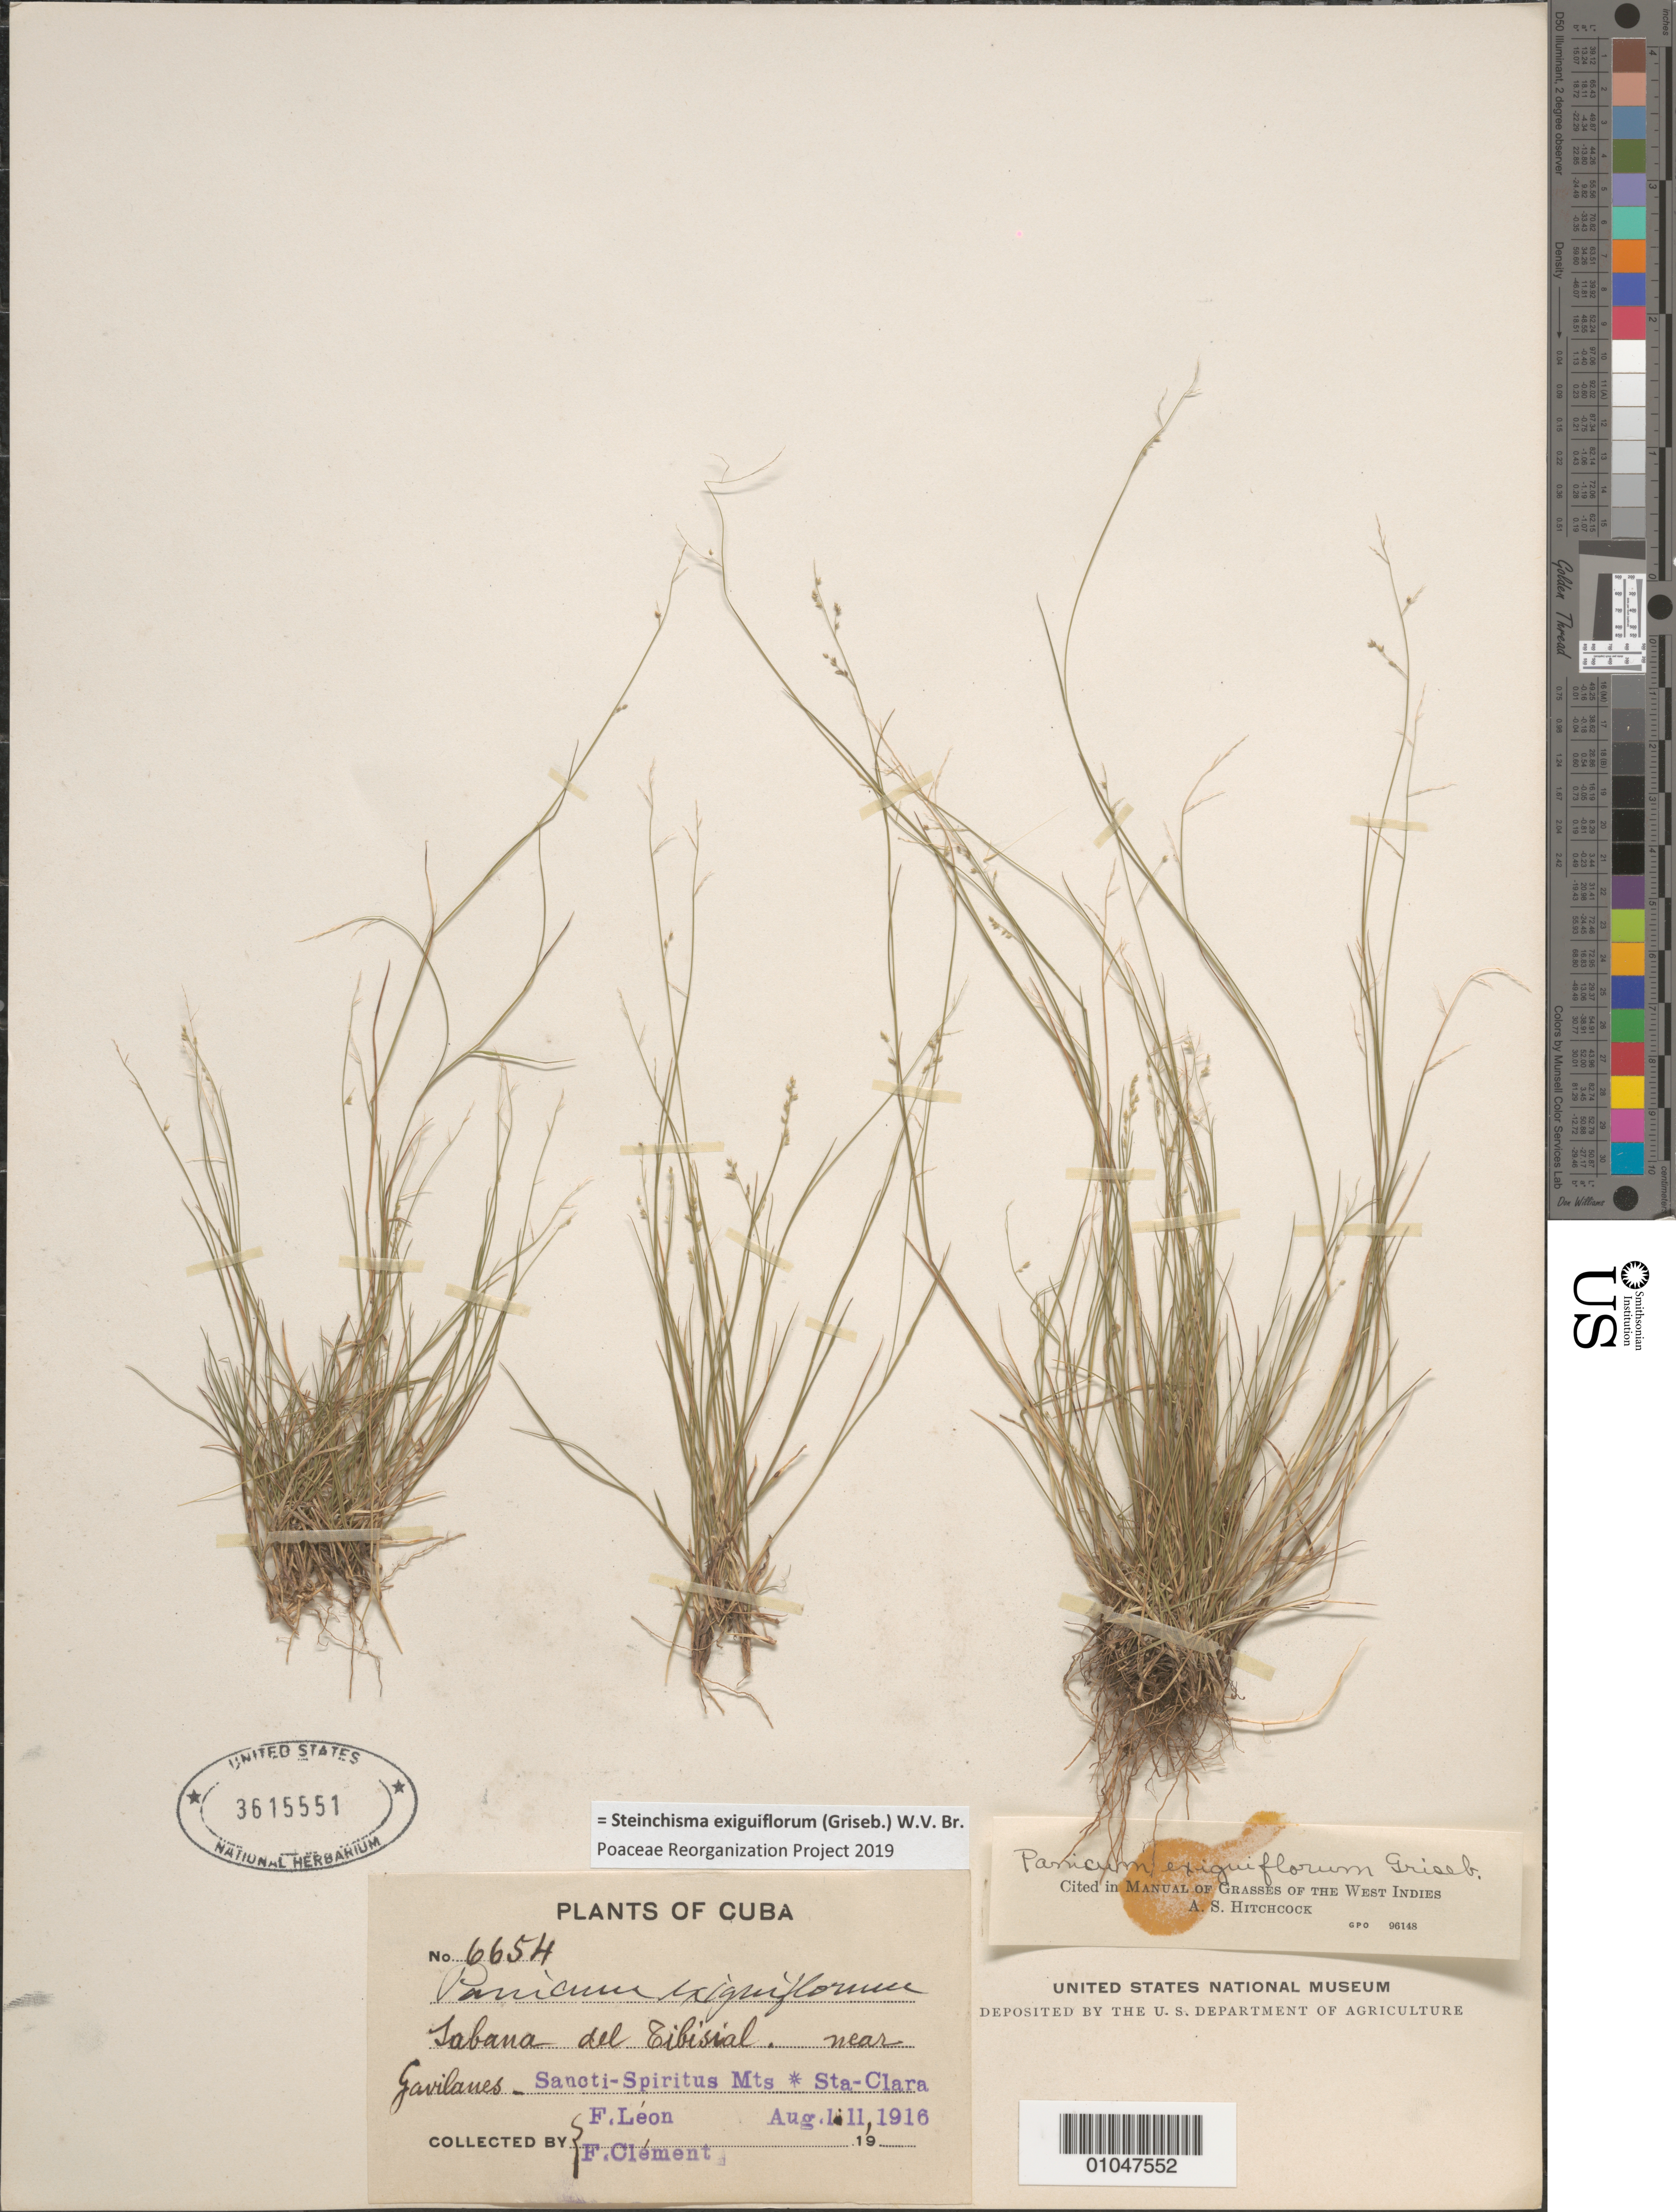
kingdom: Plantae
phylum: Tracheophyta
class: Liliopsida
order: Poales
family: Poaceae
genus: Panicum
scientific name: Panicum exiguiflorum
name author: Griseb.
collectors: Bro. León & B. Clement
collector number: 6654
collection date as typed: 11 Aug 1916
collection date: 1916-08-11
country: Cuba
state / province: Sancti Spiritus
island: Cuba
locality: Cibisial savanna, near Gavilanes, Sancti-Spiritus Mtns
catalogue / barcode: US 3615551